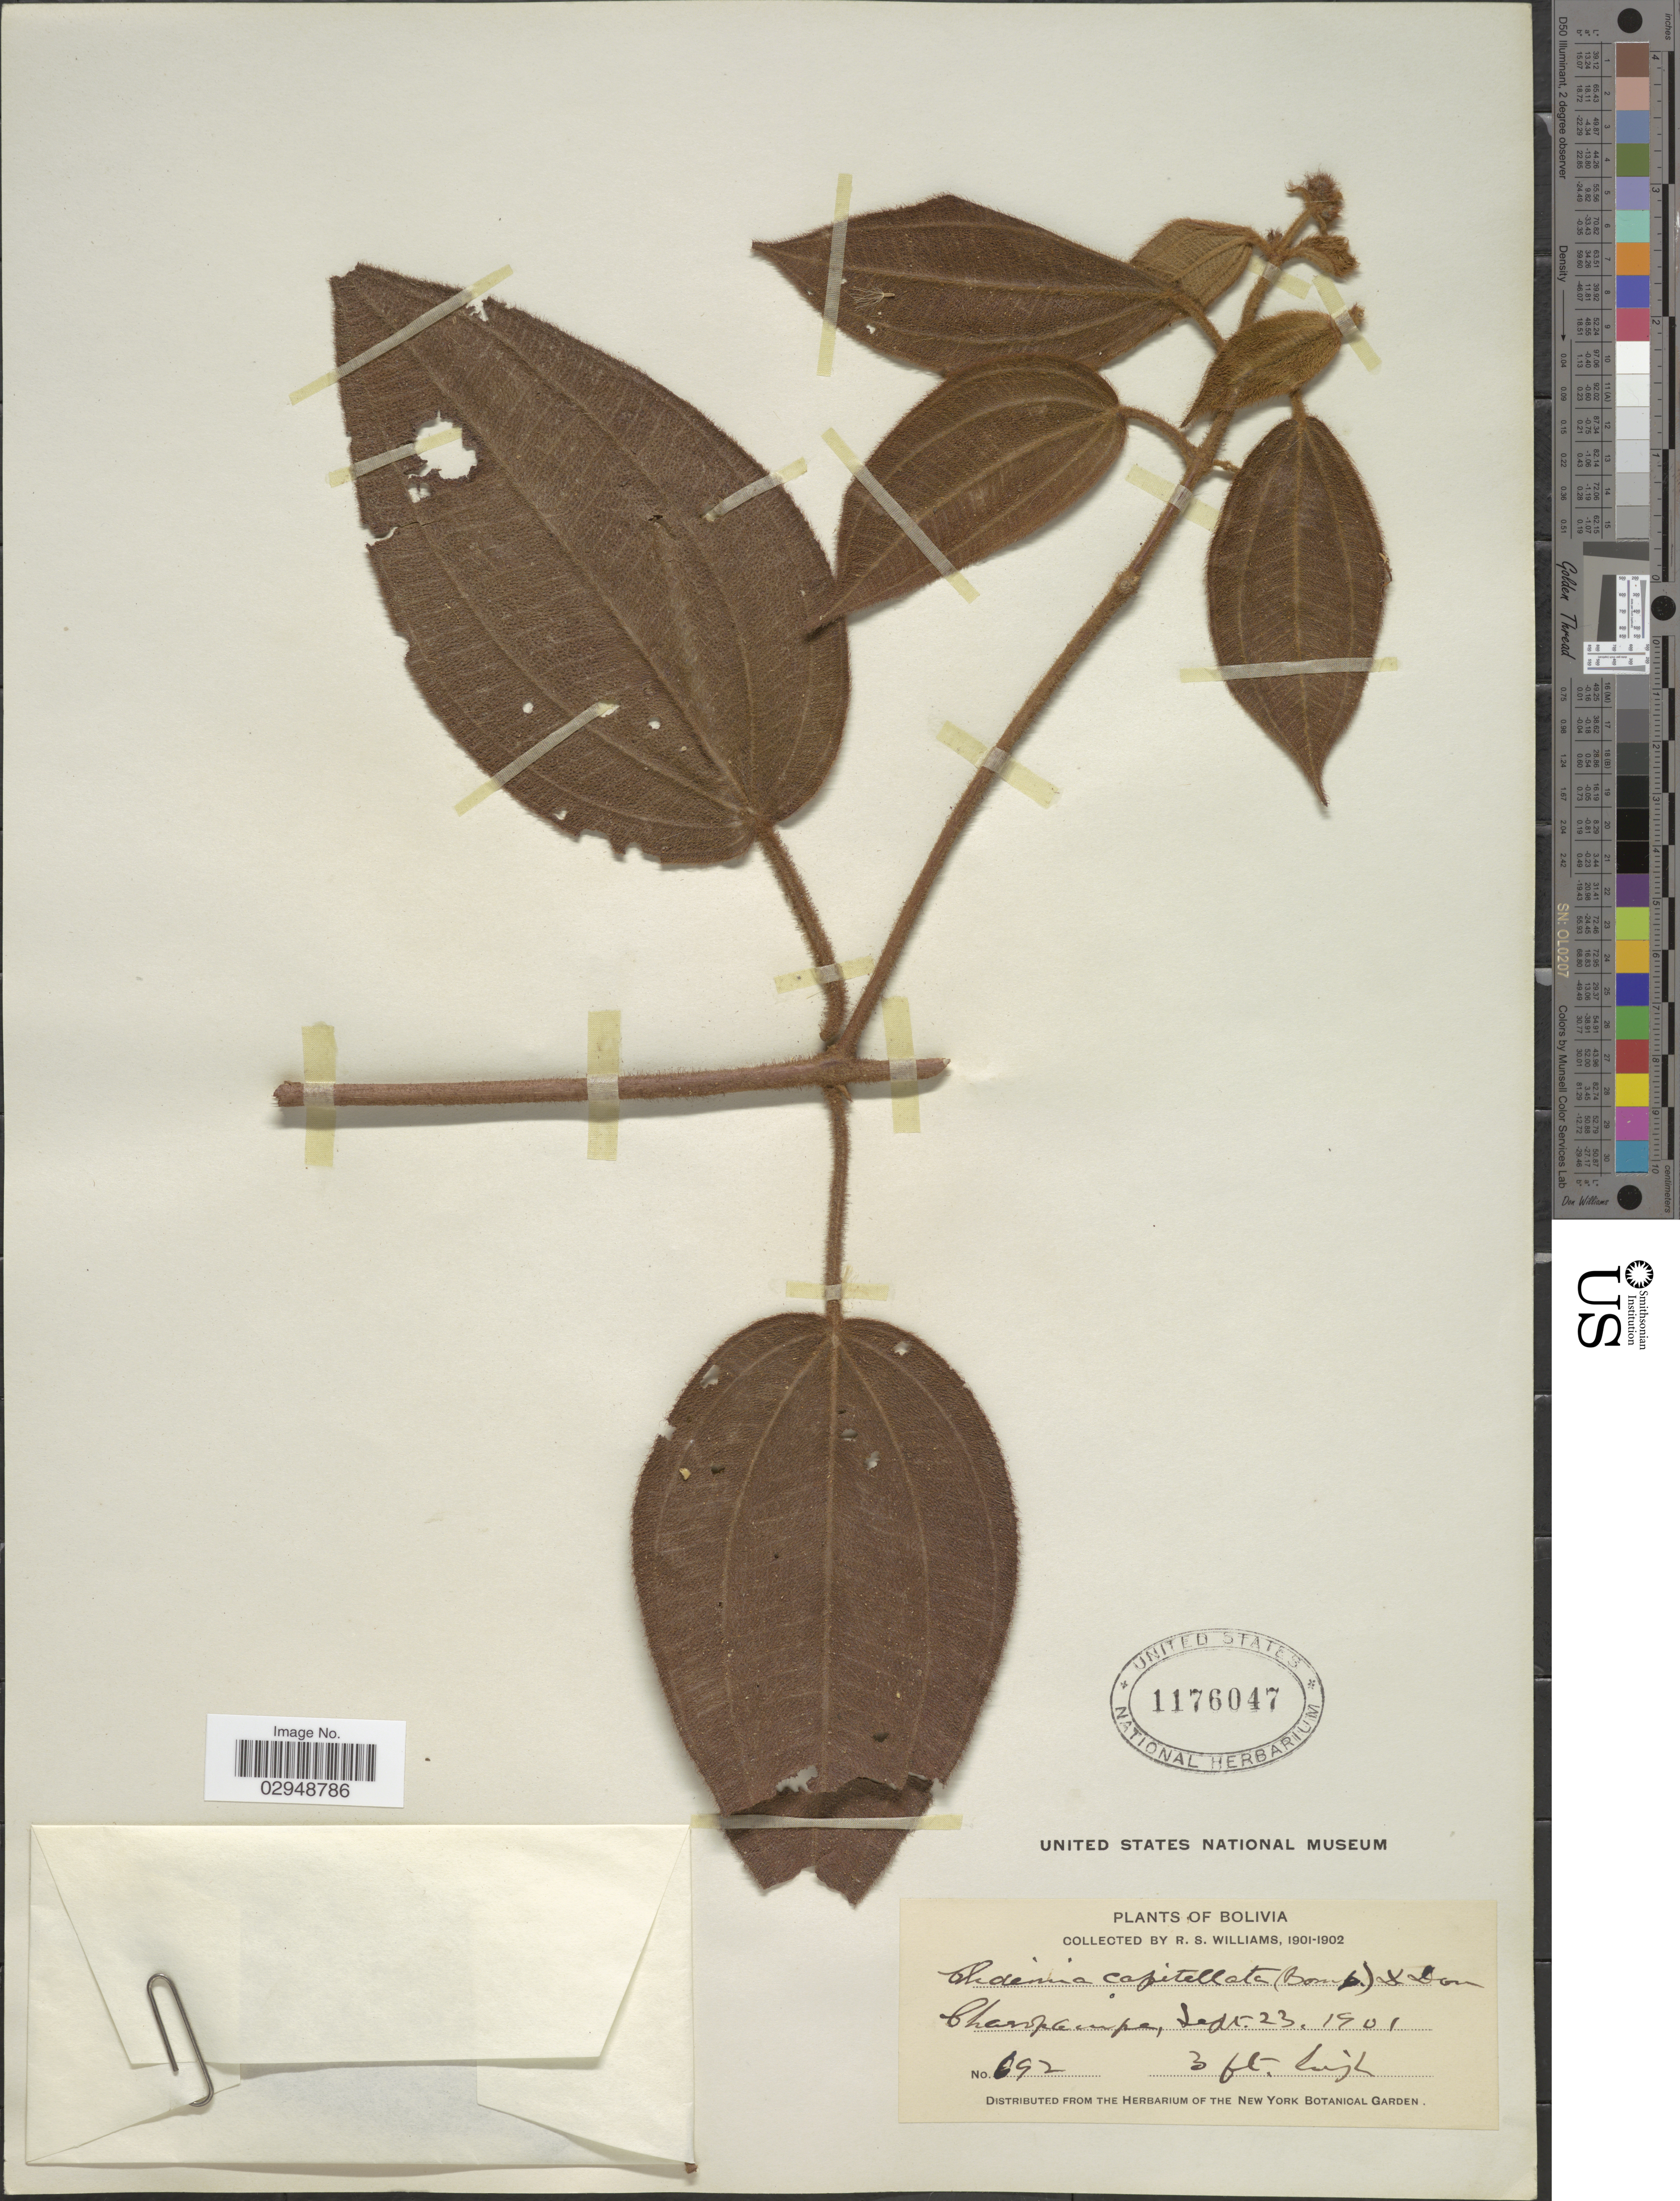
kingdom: Plantae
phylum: Tracheophyta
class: Magnoliopsida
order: Myrtales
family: Melastomataceae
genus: Clidemia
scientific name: Clidemia capitellata var. dependens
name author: (Pav. & D. Don) J.F. Macbr.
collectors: R. S. Williams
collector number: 692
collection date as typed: Sep. 23, 1901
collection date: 1901-09-23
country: Bolivia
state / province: La Páz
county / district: Larecaja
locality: Charopampa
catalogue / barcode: US 1176047